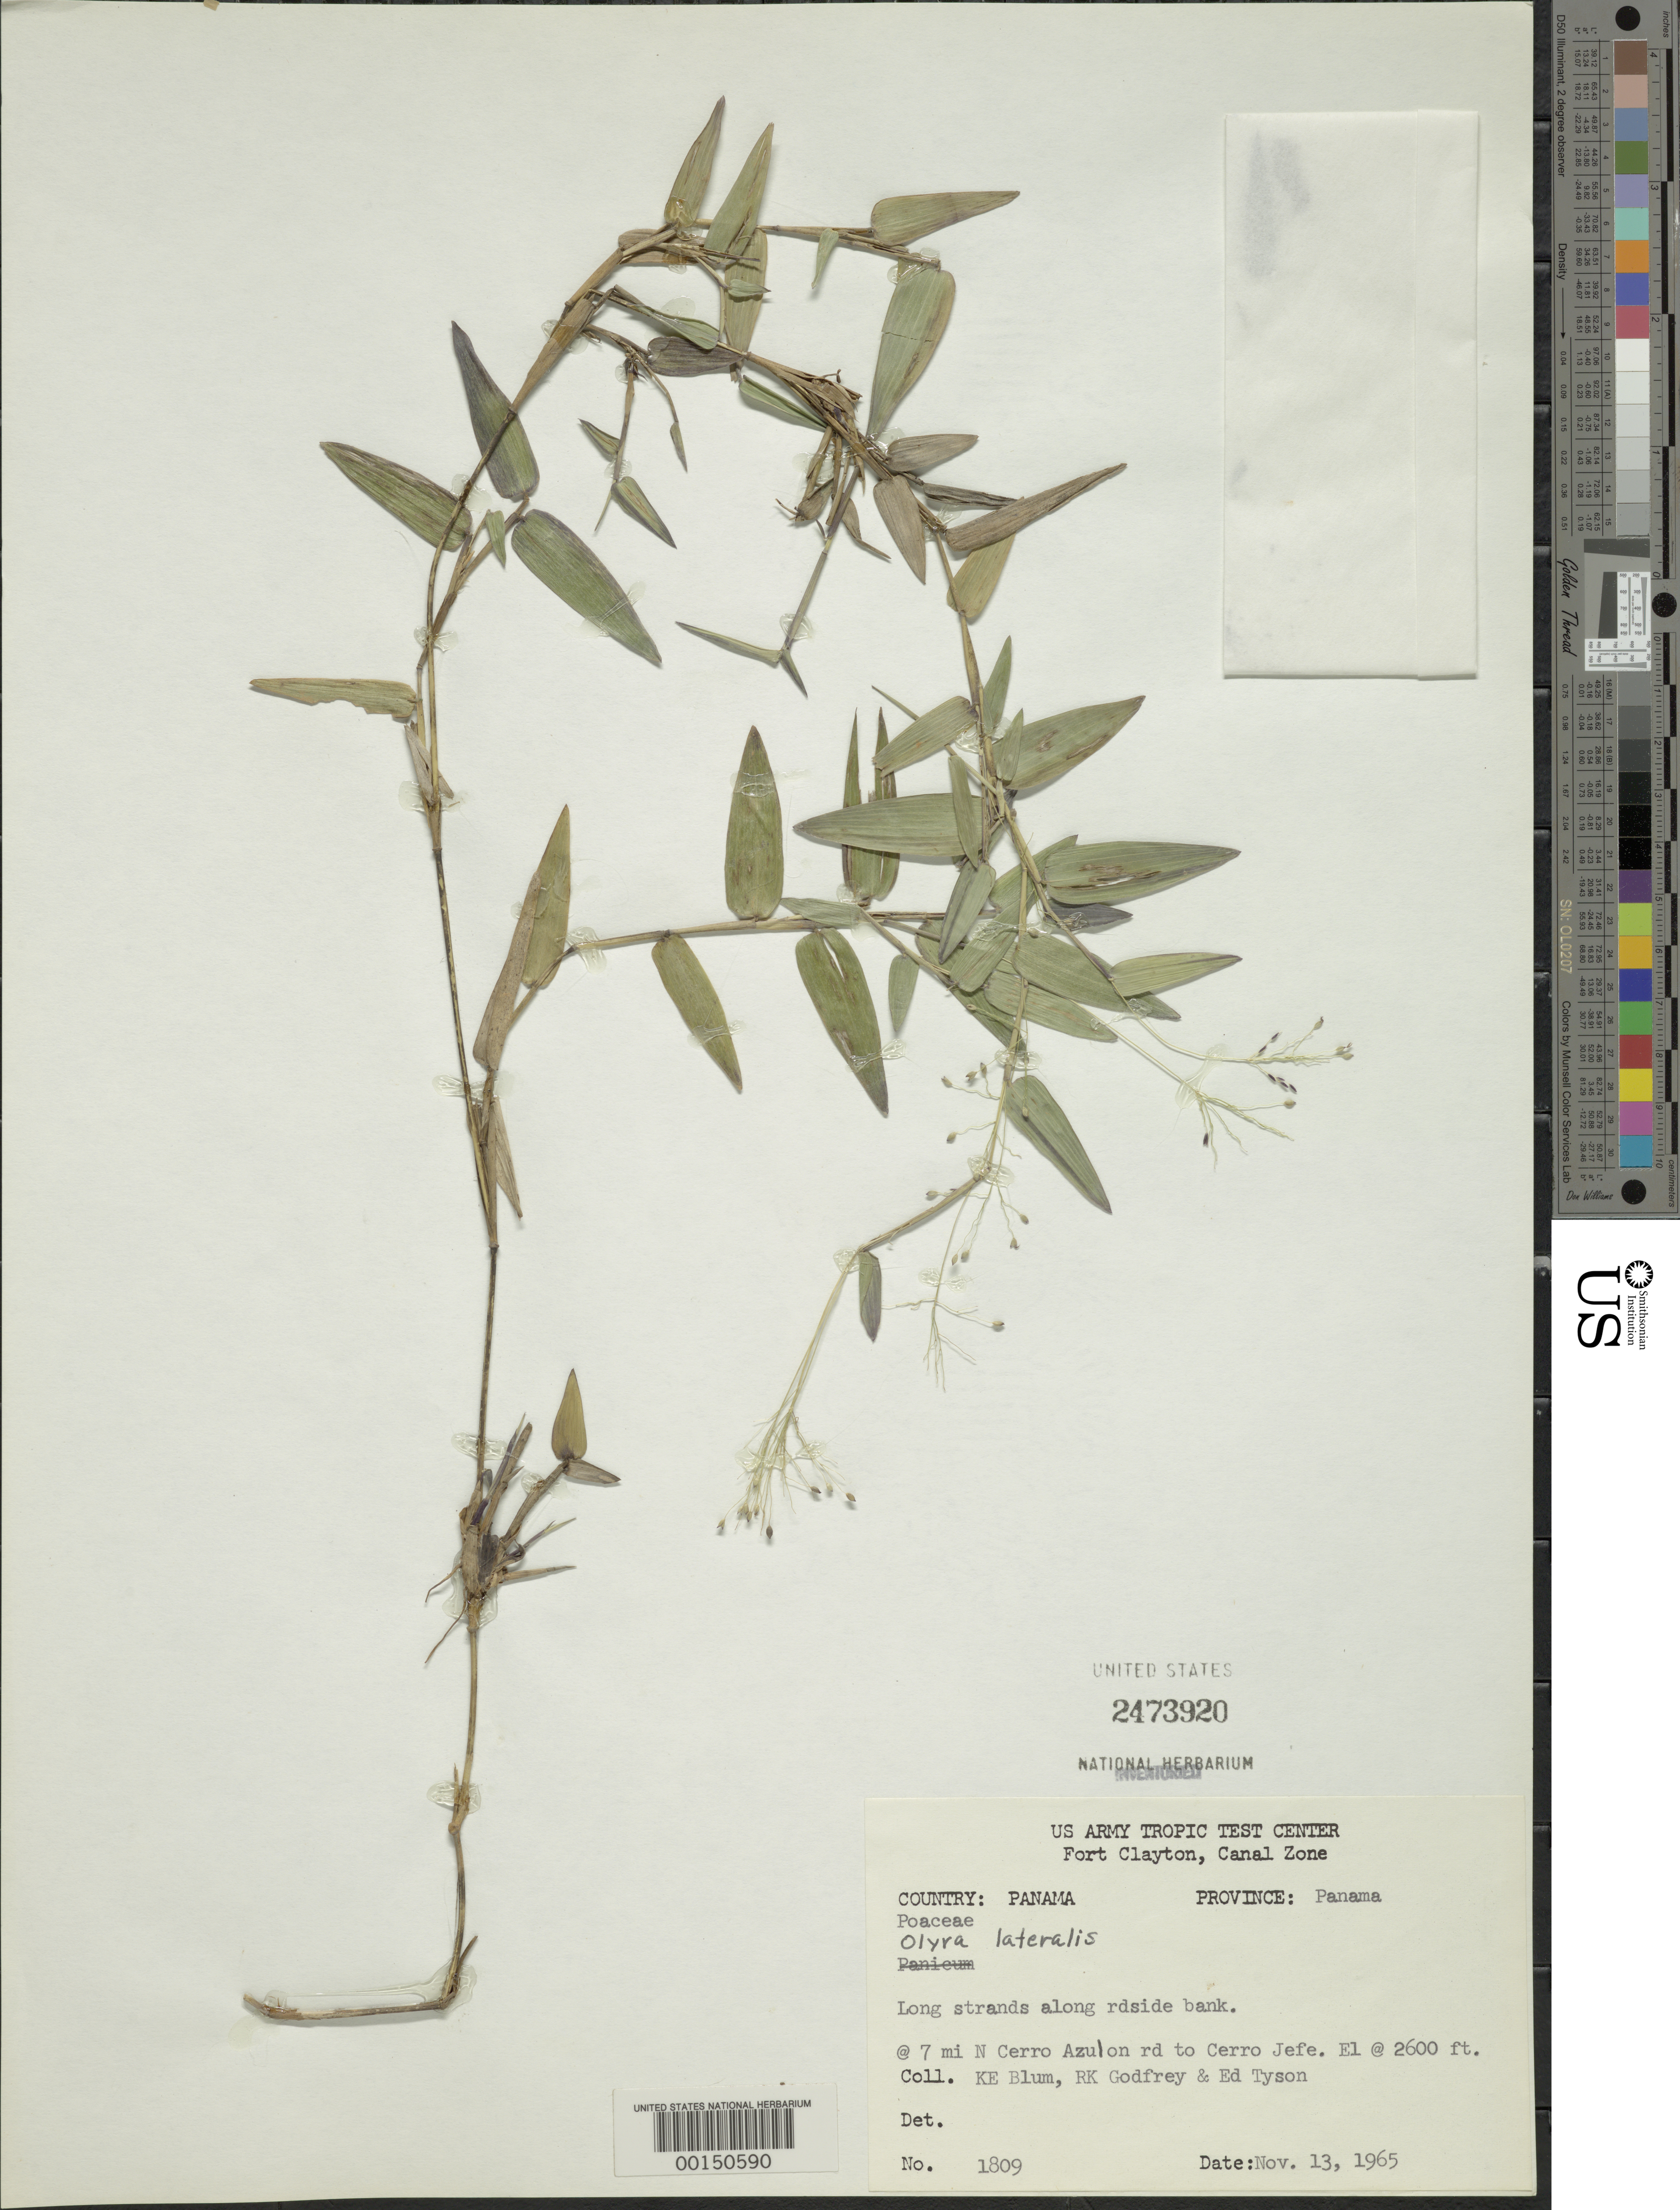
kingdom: Plantae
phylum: Tracheophyta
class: Liliopsida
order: Poales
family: Poaceae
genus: Parodiolyra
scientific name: Parodiolyra lateralis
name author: (J. Presl ex Nees) Soderstr. & Zuloaga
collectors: K. E. Blum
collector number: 1809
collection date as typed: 13 Nov 1965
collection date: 1965-11-13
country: Panama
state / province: Panamá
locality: Cerro Jefe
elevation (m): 793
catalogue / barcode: US 2473920